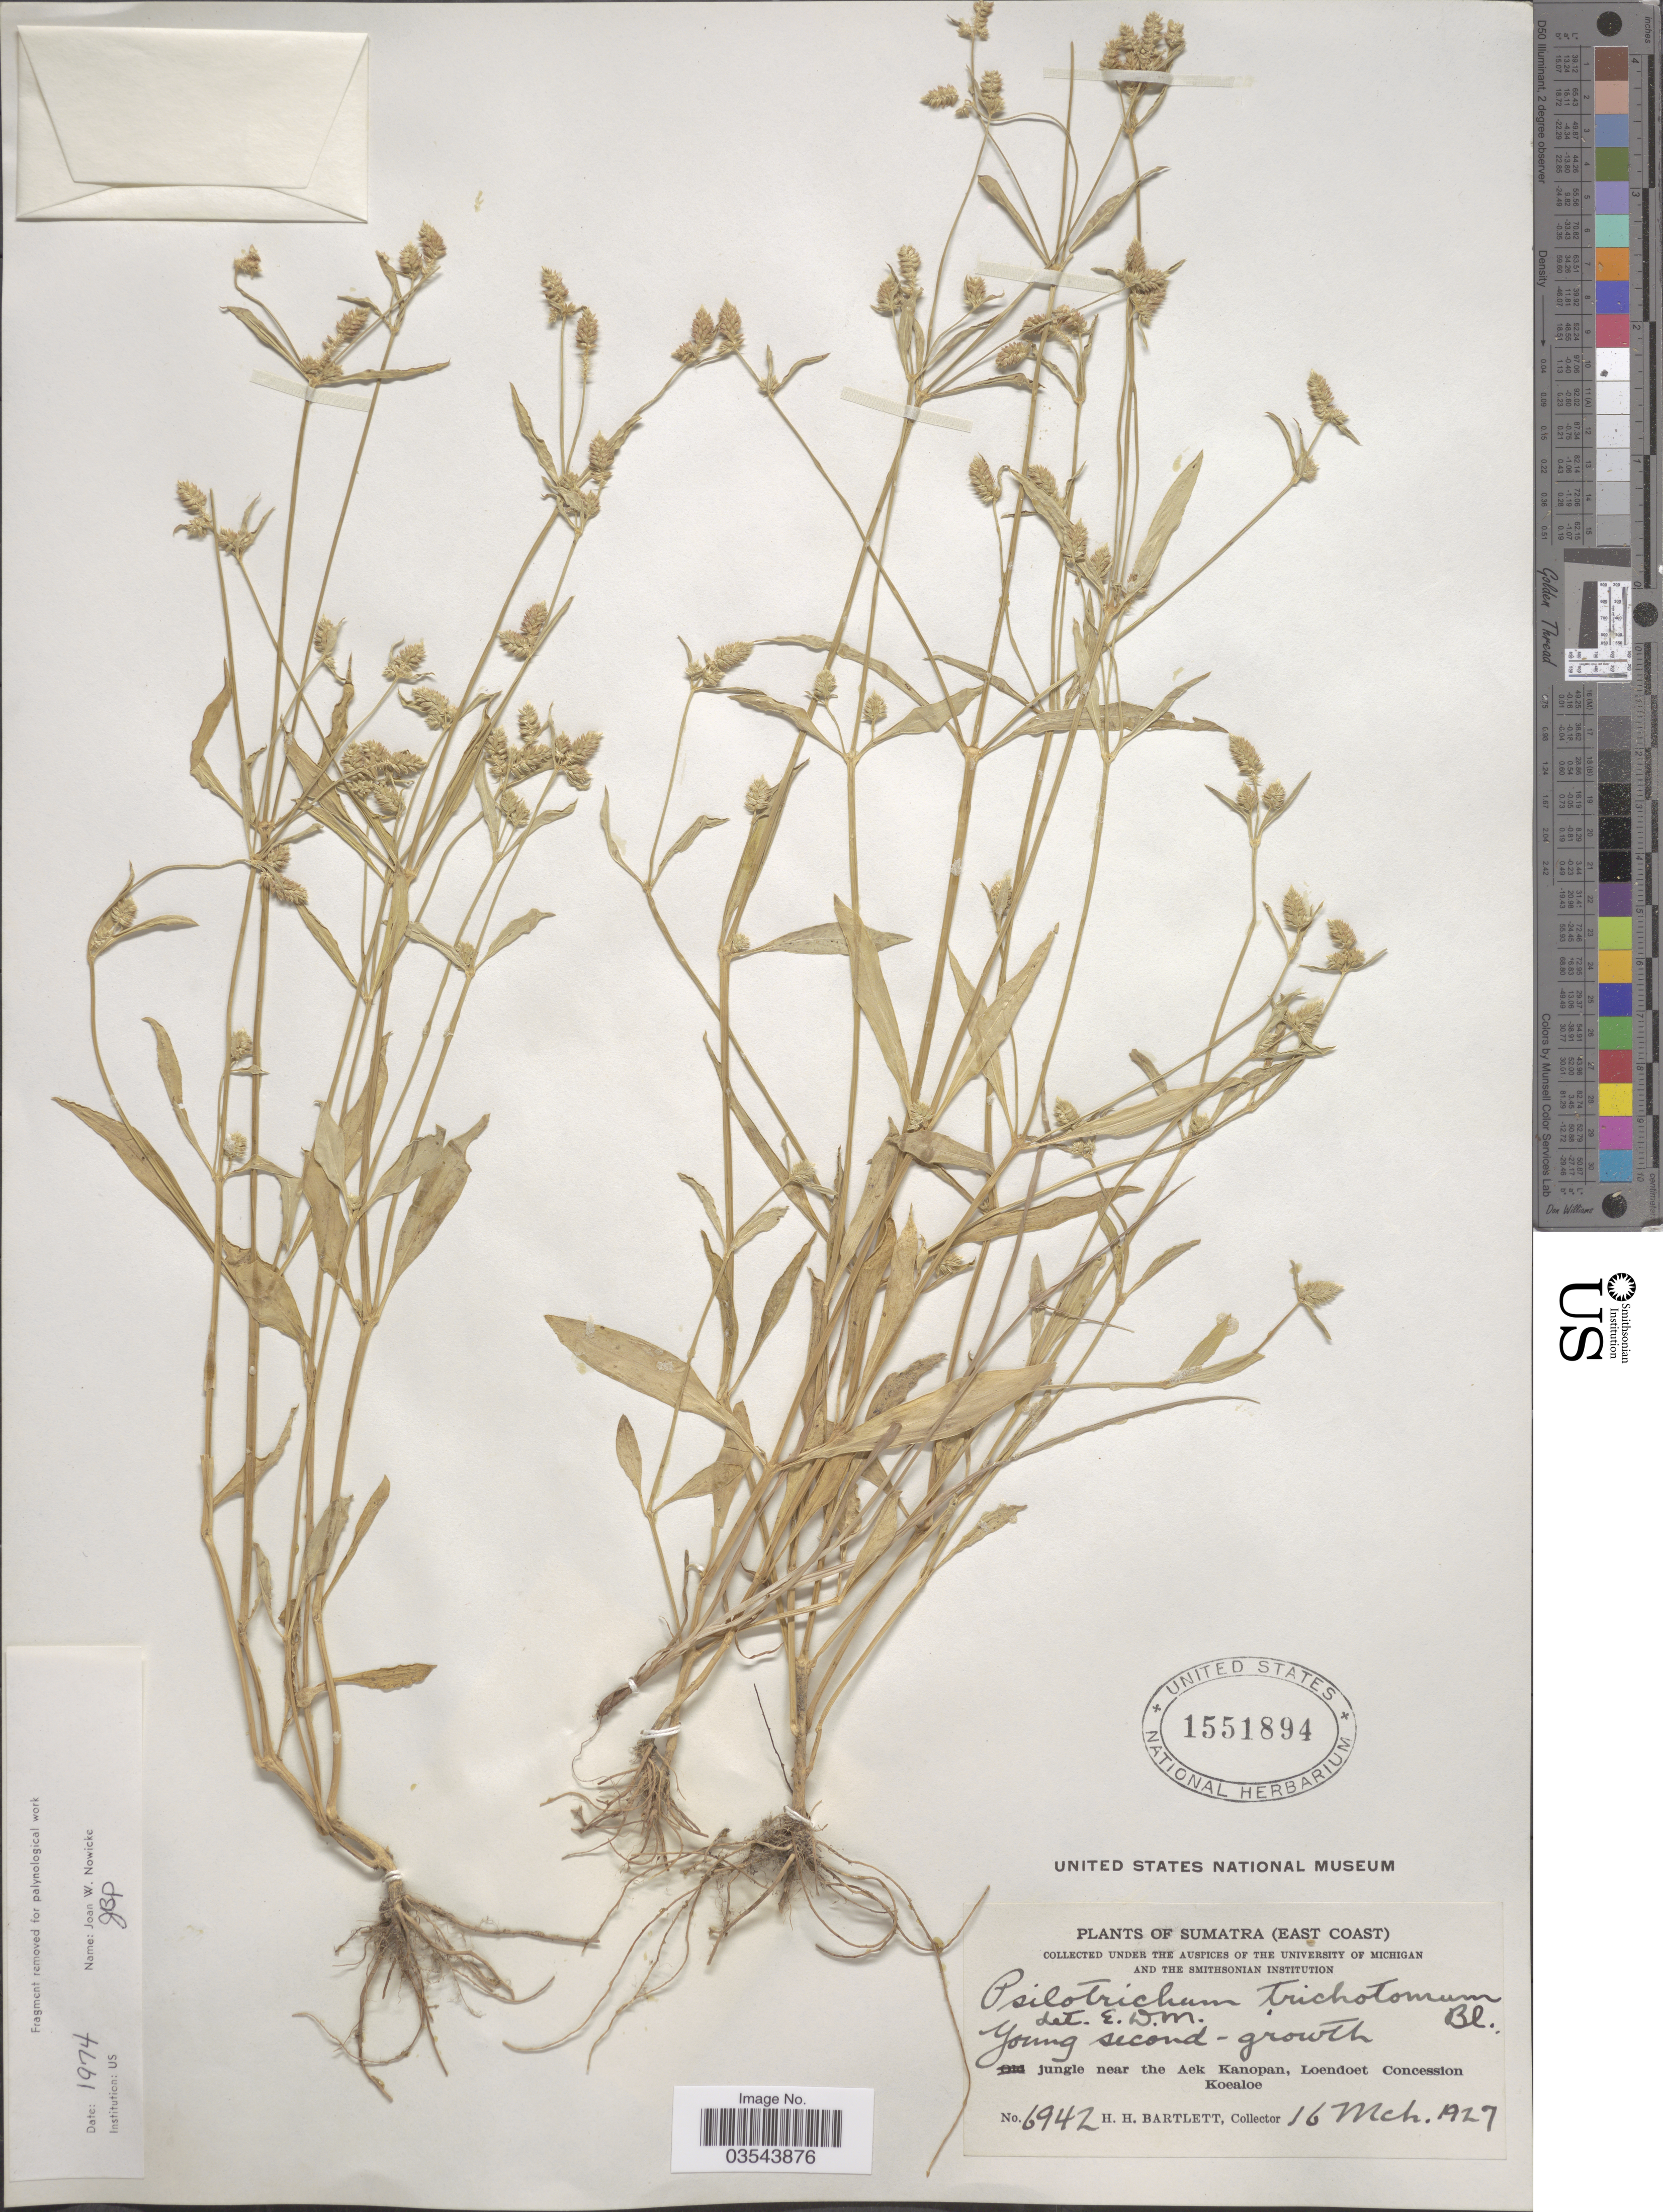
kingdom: Plantae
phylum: Tracheophyta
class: Magnoliopsida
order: Caryophyllales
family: Amaranthaceae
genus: Psilotrichum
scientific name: Psilotrichum ferrugineum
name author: (Roxb.) Moq.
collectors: H. H. Bartlett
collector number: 6942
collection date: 1927-03-16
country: Indonesia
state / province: Sumatra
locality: (East Coast). Jungle near the Aek Kanopan, Loendoet Concession Koealoe.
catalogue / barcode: US 1551894